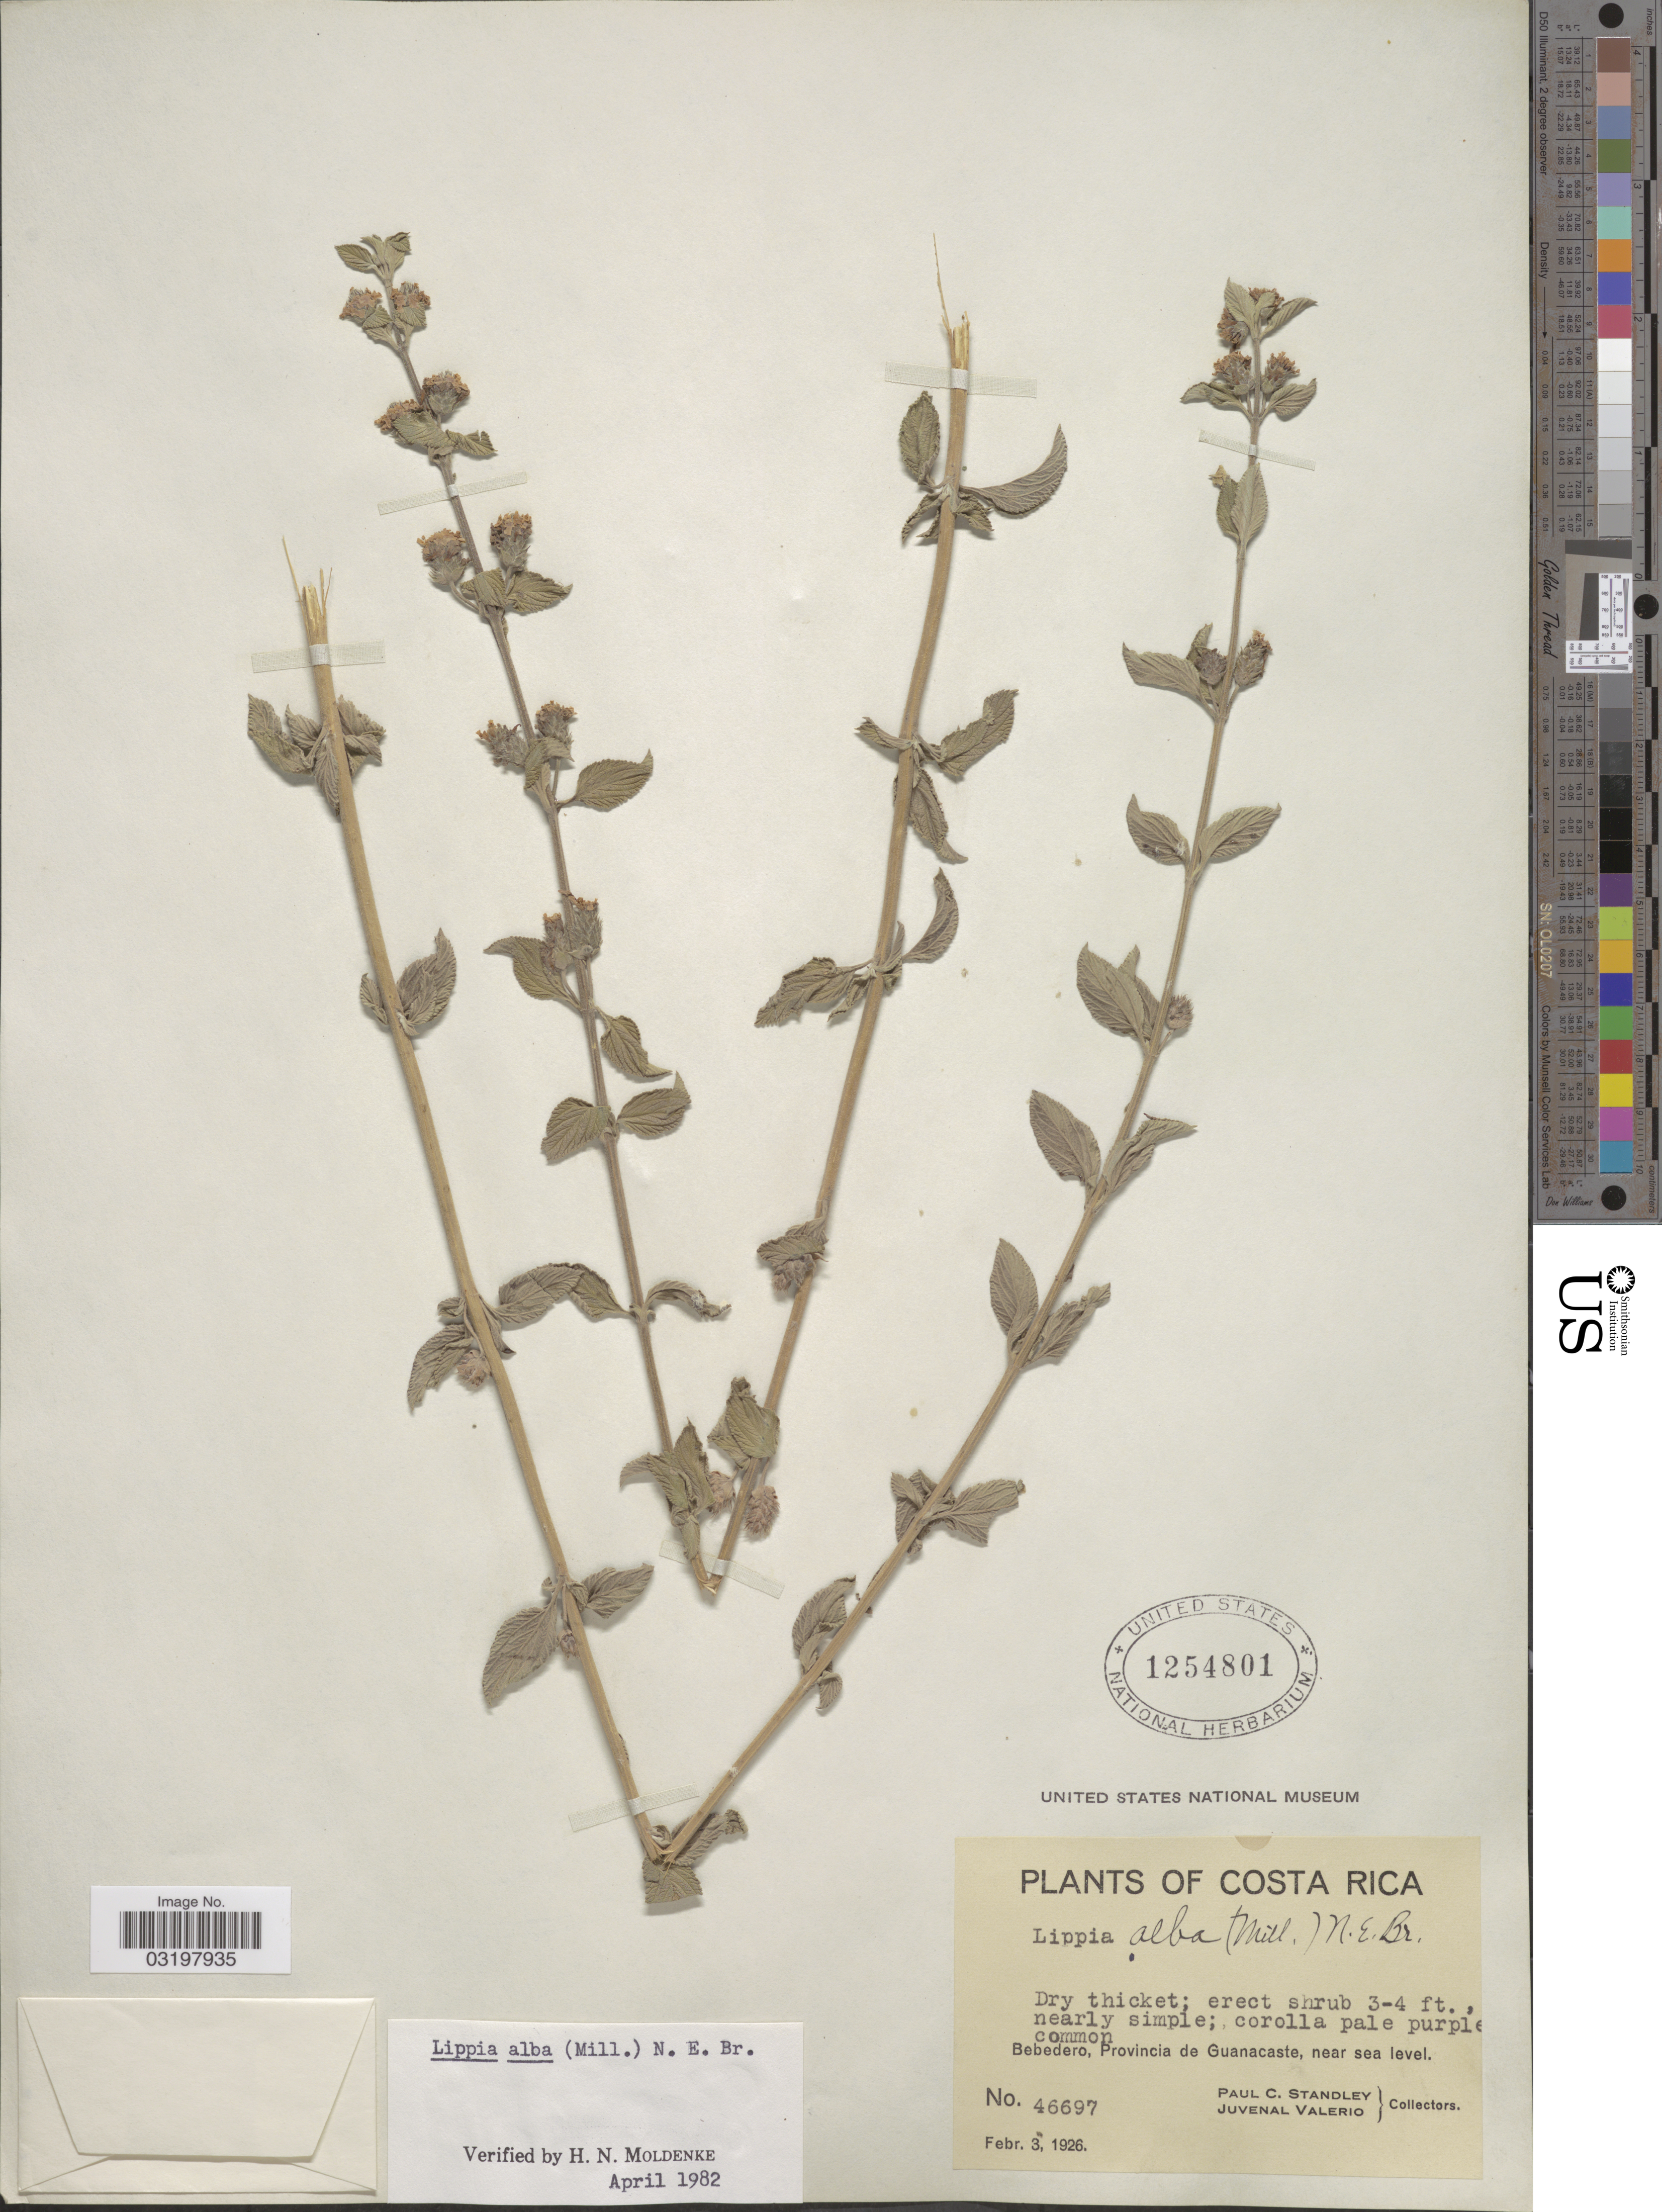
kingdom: Plantae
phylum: Tracheophyta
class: Magnoliopsida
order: Lamiales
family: Verbenaceae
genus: Lippia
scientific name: Lippia alba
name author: (Mill.) N.E. Br. ex Britton & P. Wilson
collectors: P. C. Standley & J. Valerio R.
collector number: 46697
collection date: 1926-02-03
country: Costa Rica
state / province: Guanacaste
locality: Bebedero, Provincia de Guanacaste.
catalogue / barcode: US 1254801